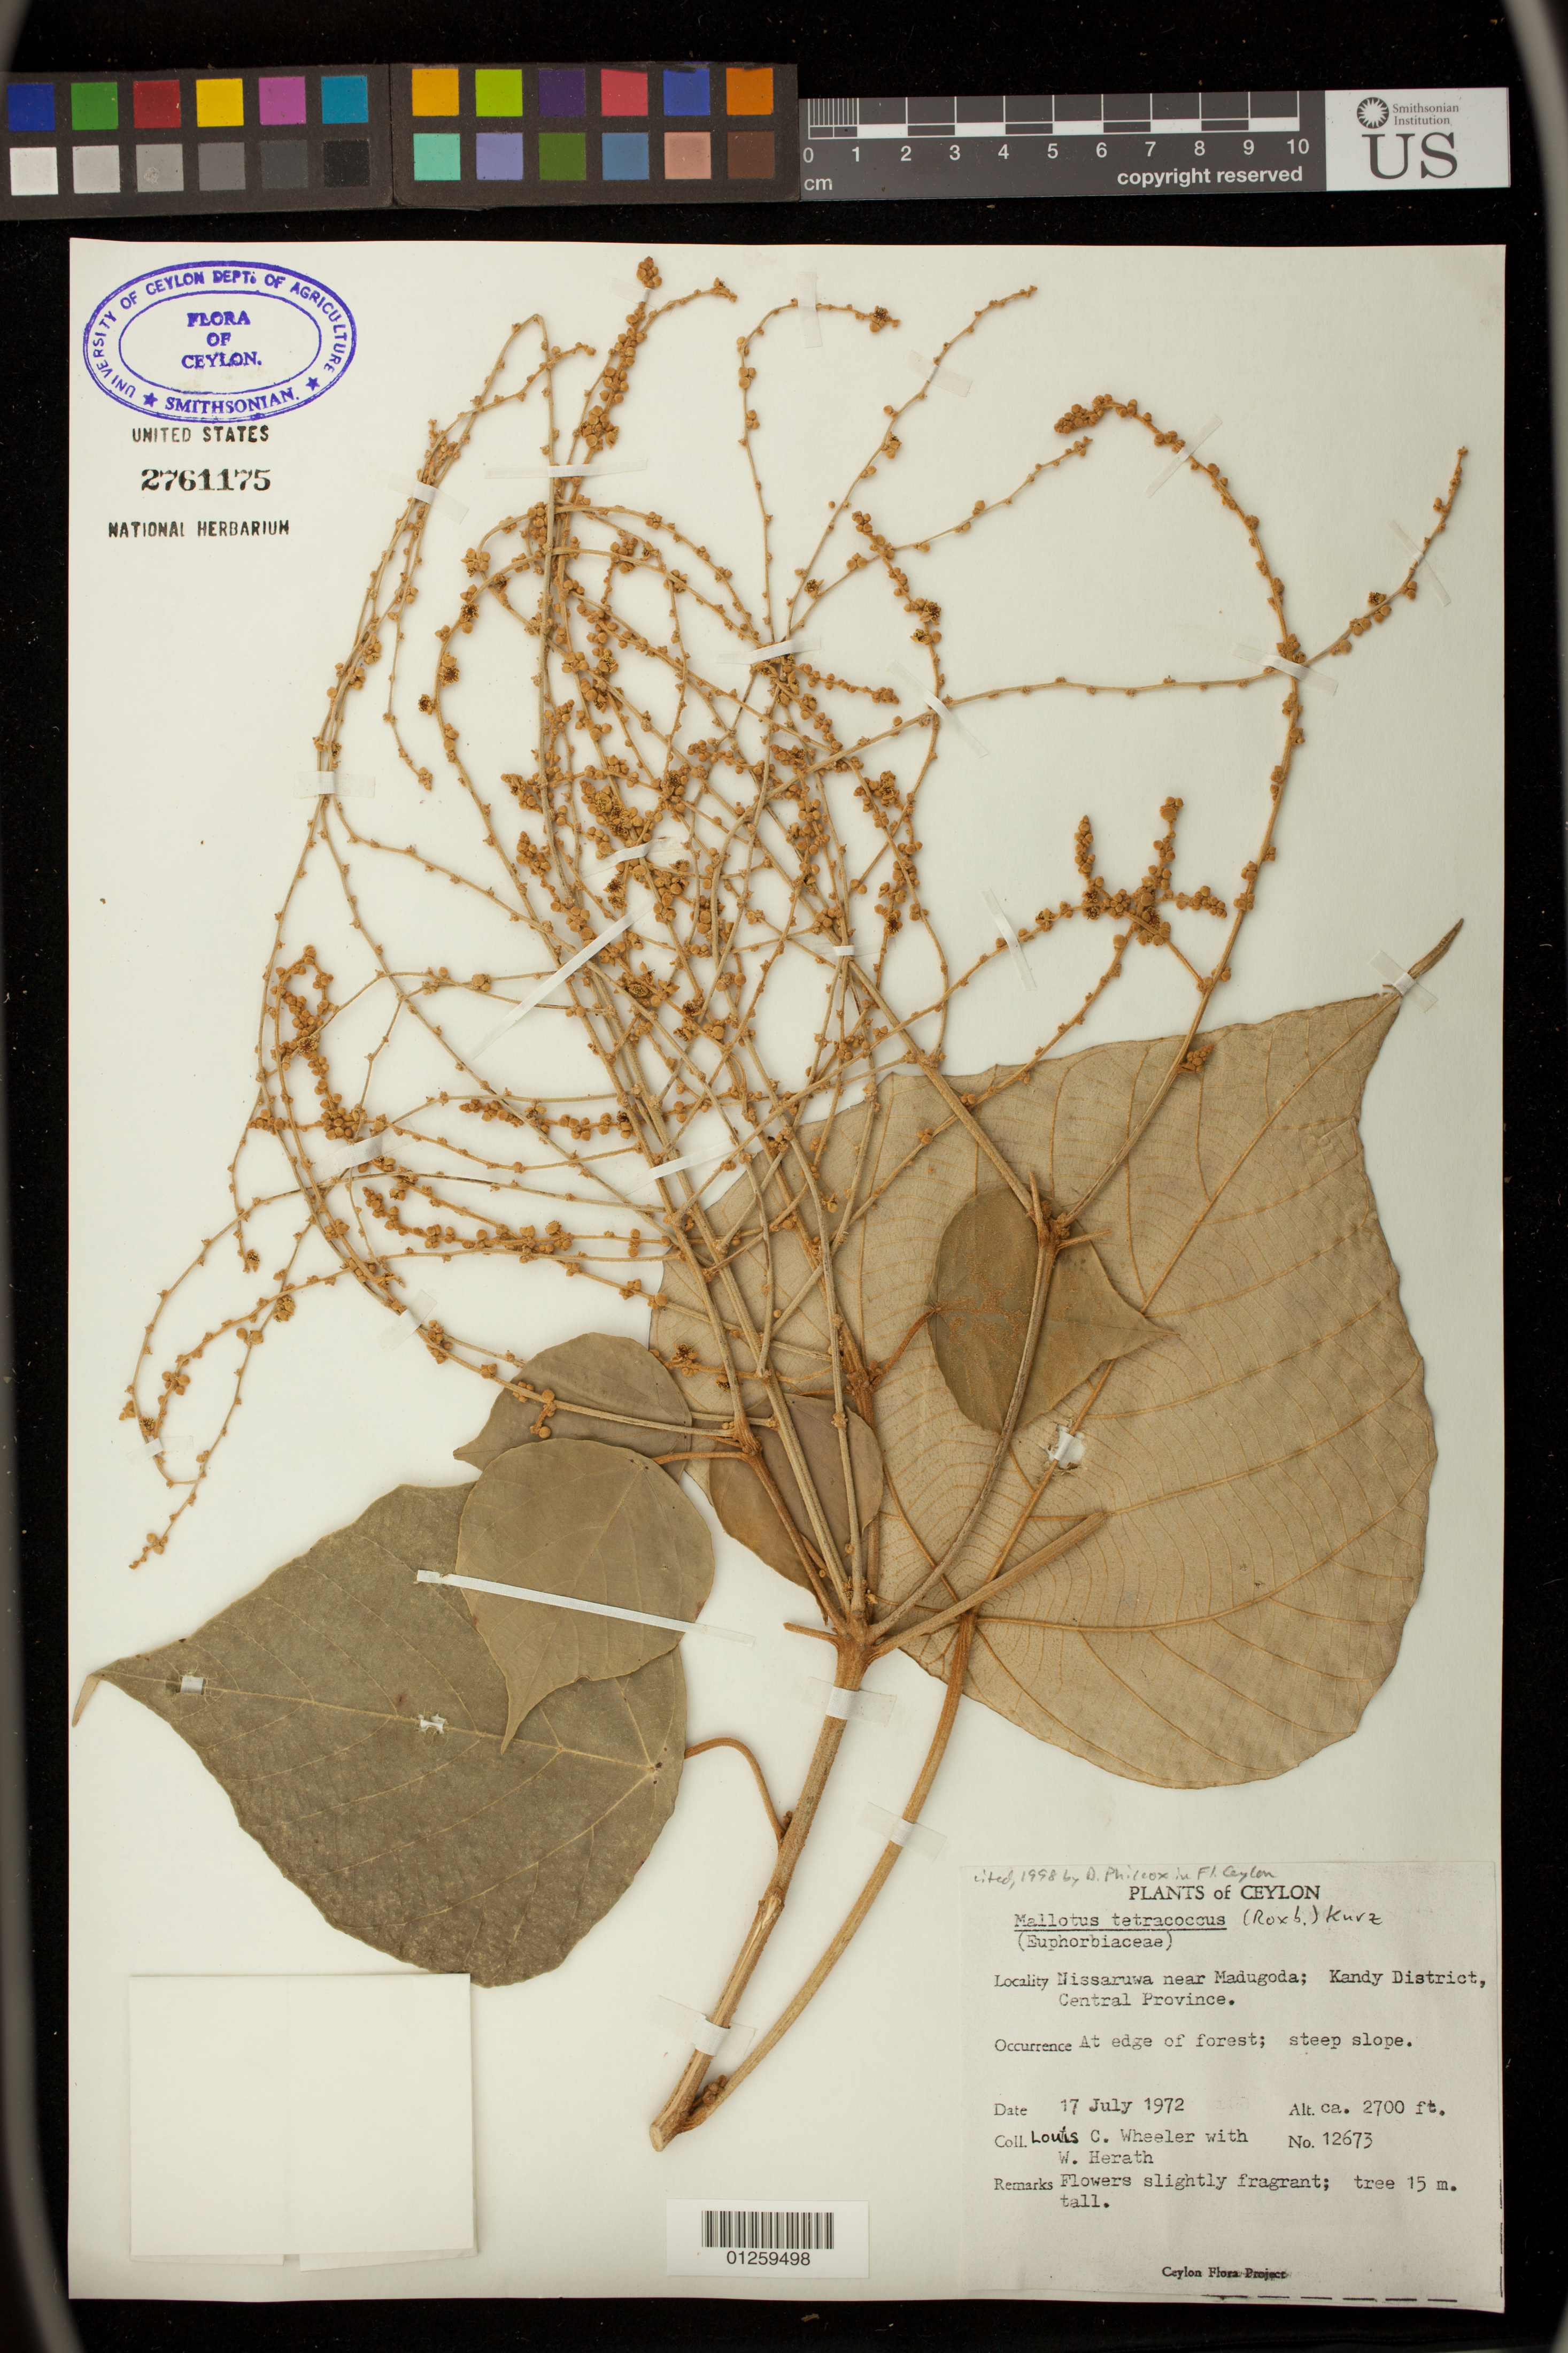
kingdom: Plantae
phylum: Tracheophyta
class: Magnoliopsida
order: Malpighiales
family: Euphorbiaceae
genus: Mallotus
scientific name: Mallotus tetracoccus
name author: (Roxb.) Kurz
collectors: L. C. Wheeler & W. Herath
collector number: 12673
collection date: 1972-07-17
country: Sri Lanka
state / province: Central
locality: Nissaruwa near Madugoda. At edge of forest; steep slope. Kandy District.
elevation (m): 823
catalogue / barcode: US 2761175